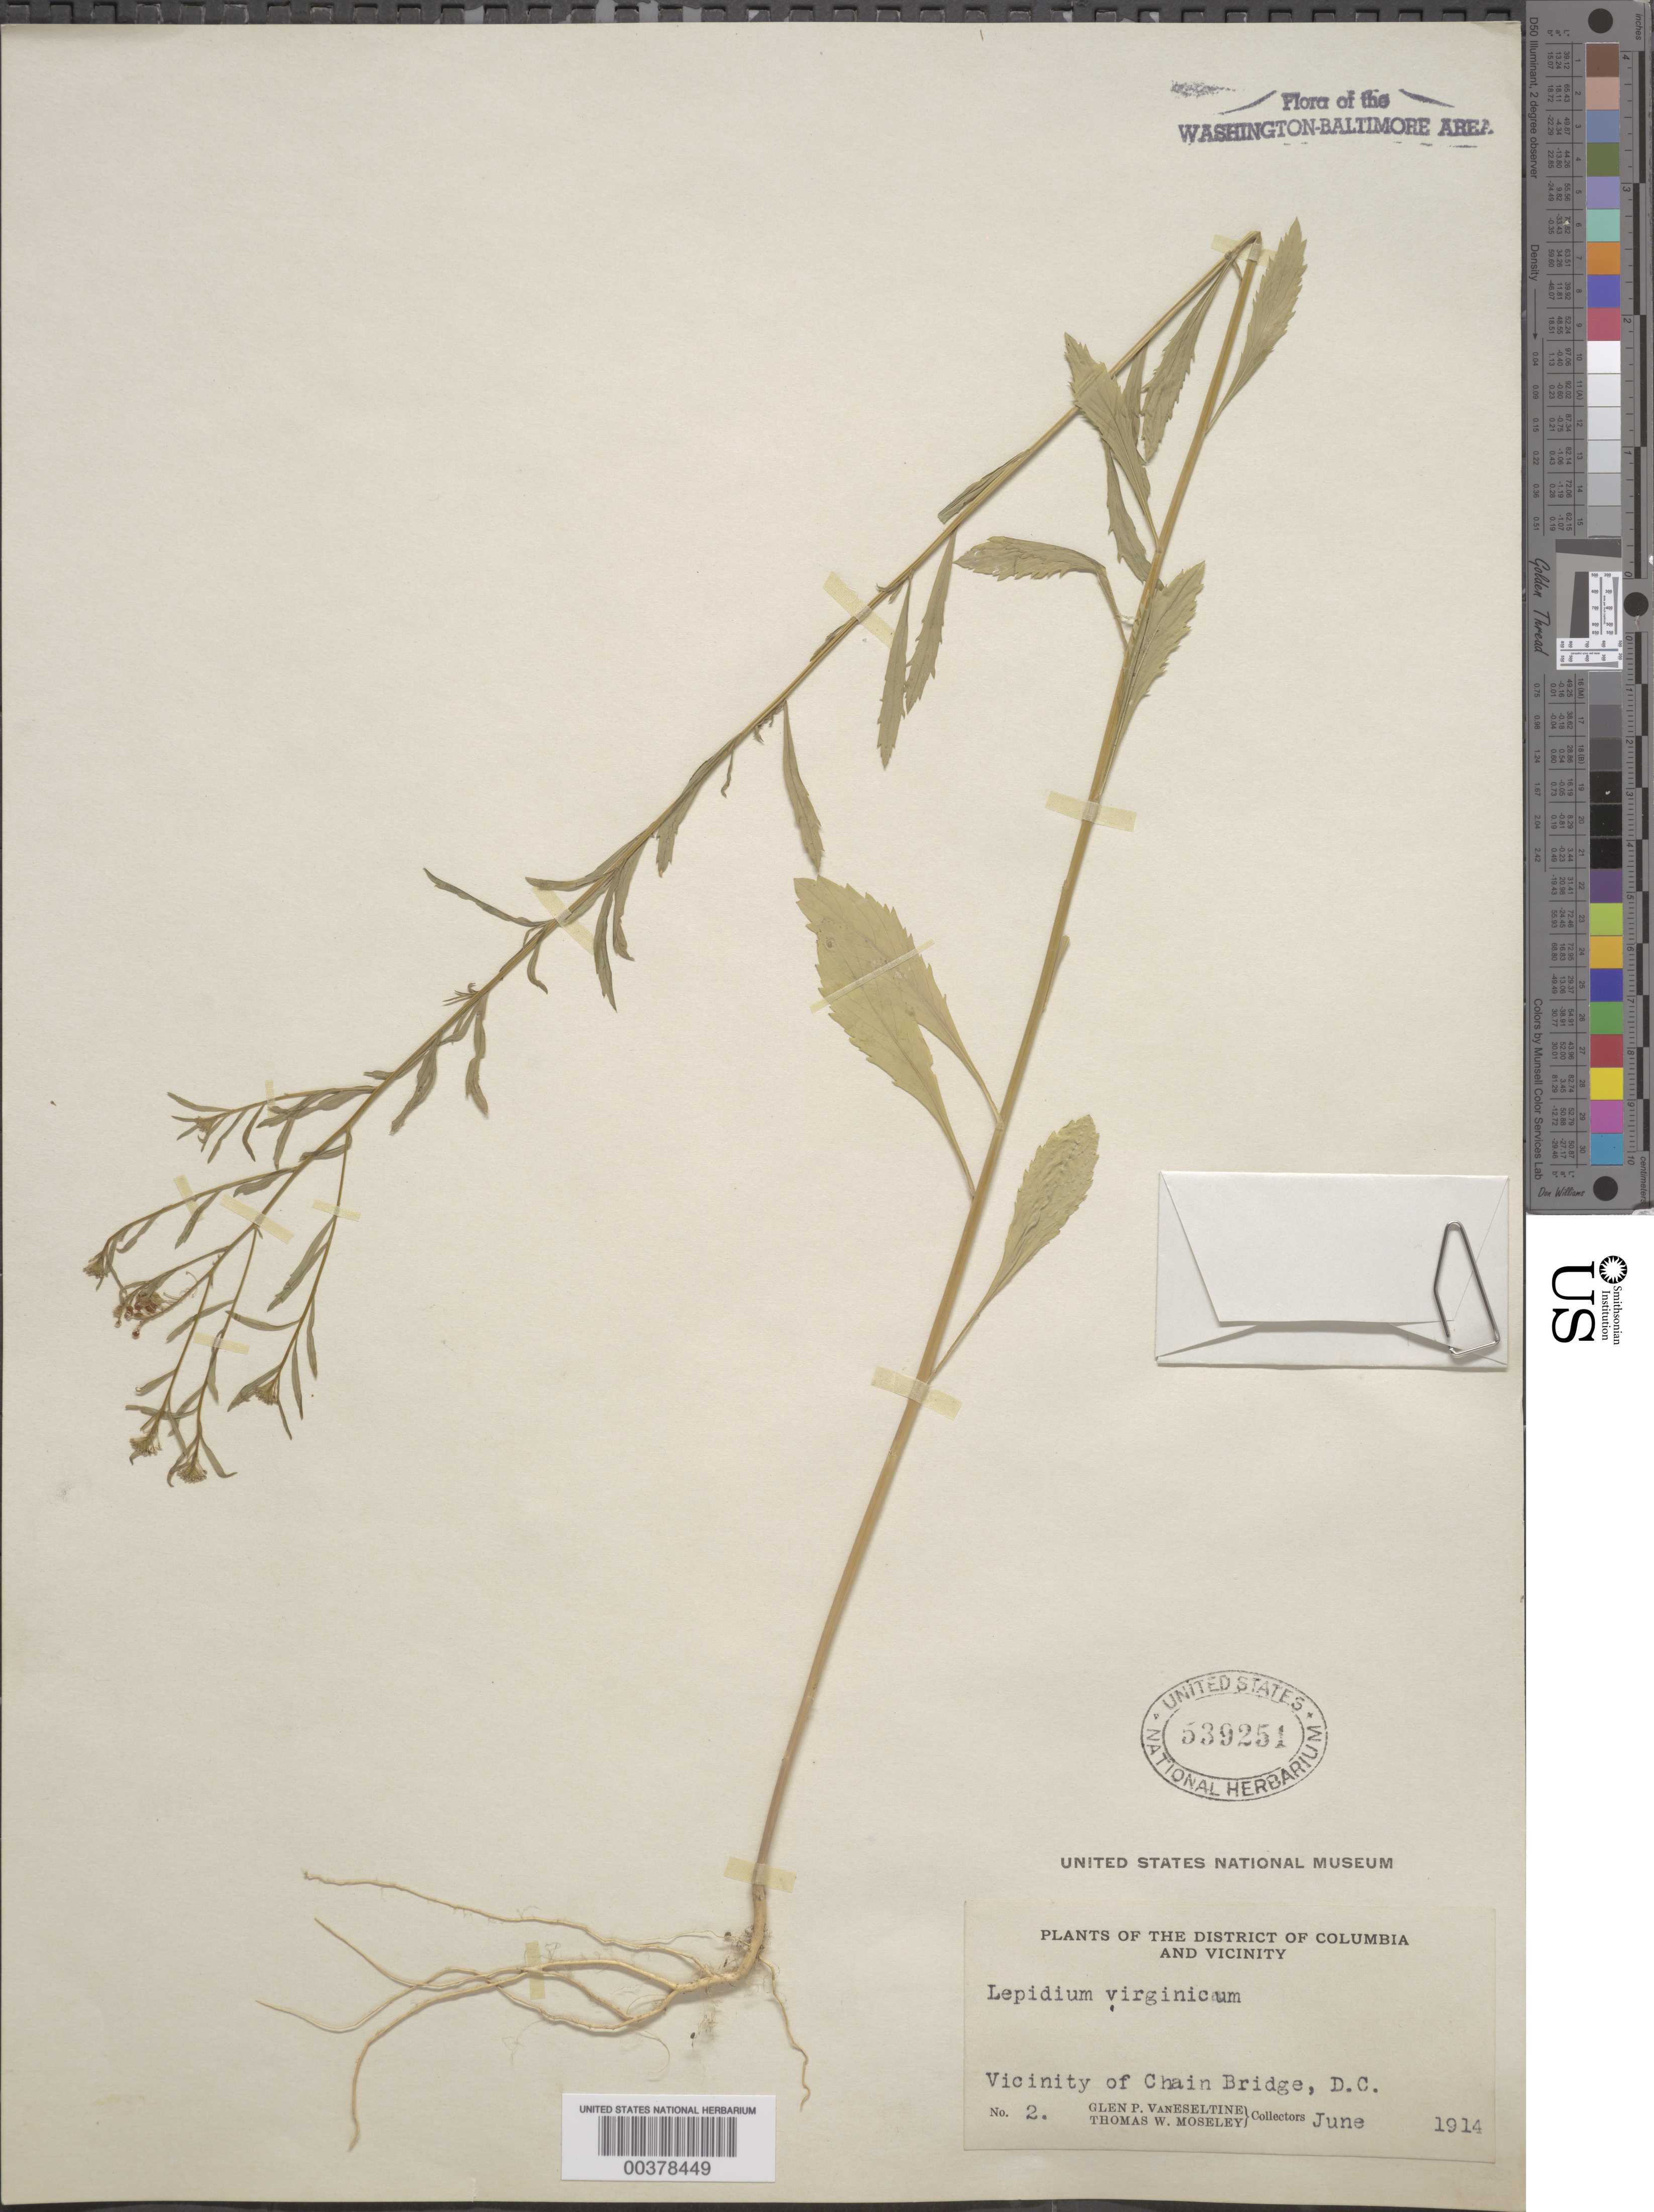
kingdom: Plantae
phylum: Tracheophyta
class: Magnoliopsida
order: Brassicales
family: Brassicaceae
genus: Lepidium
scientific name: Lepidium virginicum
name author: L.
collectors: G. P. Van Eseltine & T. Moseley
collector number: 2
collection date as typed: Jun 1914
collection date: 1914-06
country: United States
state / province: District of Columbia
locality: Chain Bridge vicinity C. & O. Canal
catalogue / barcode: US 539251